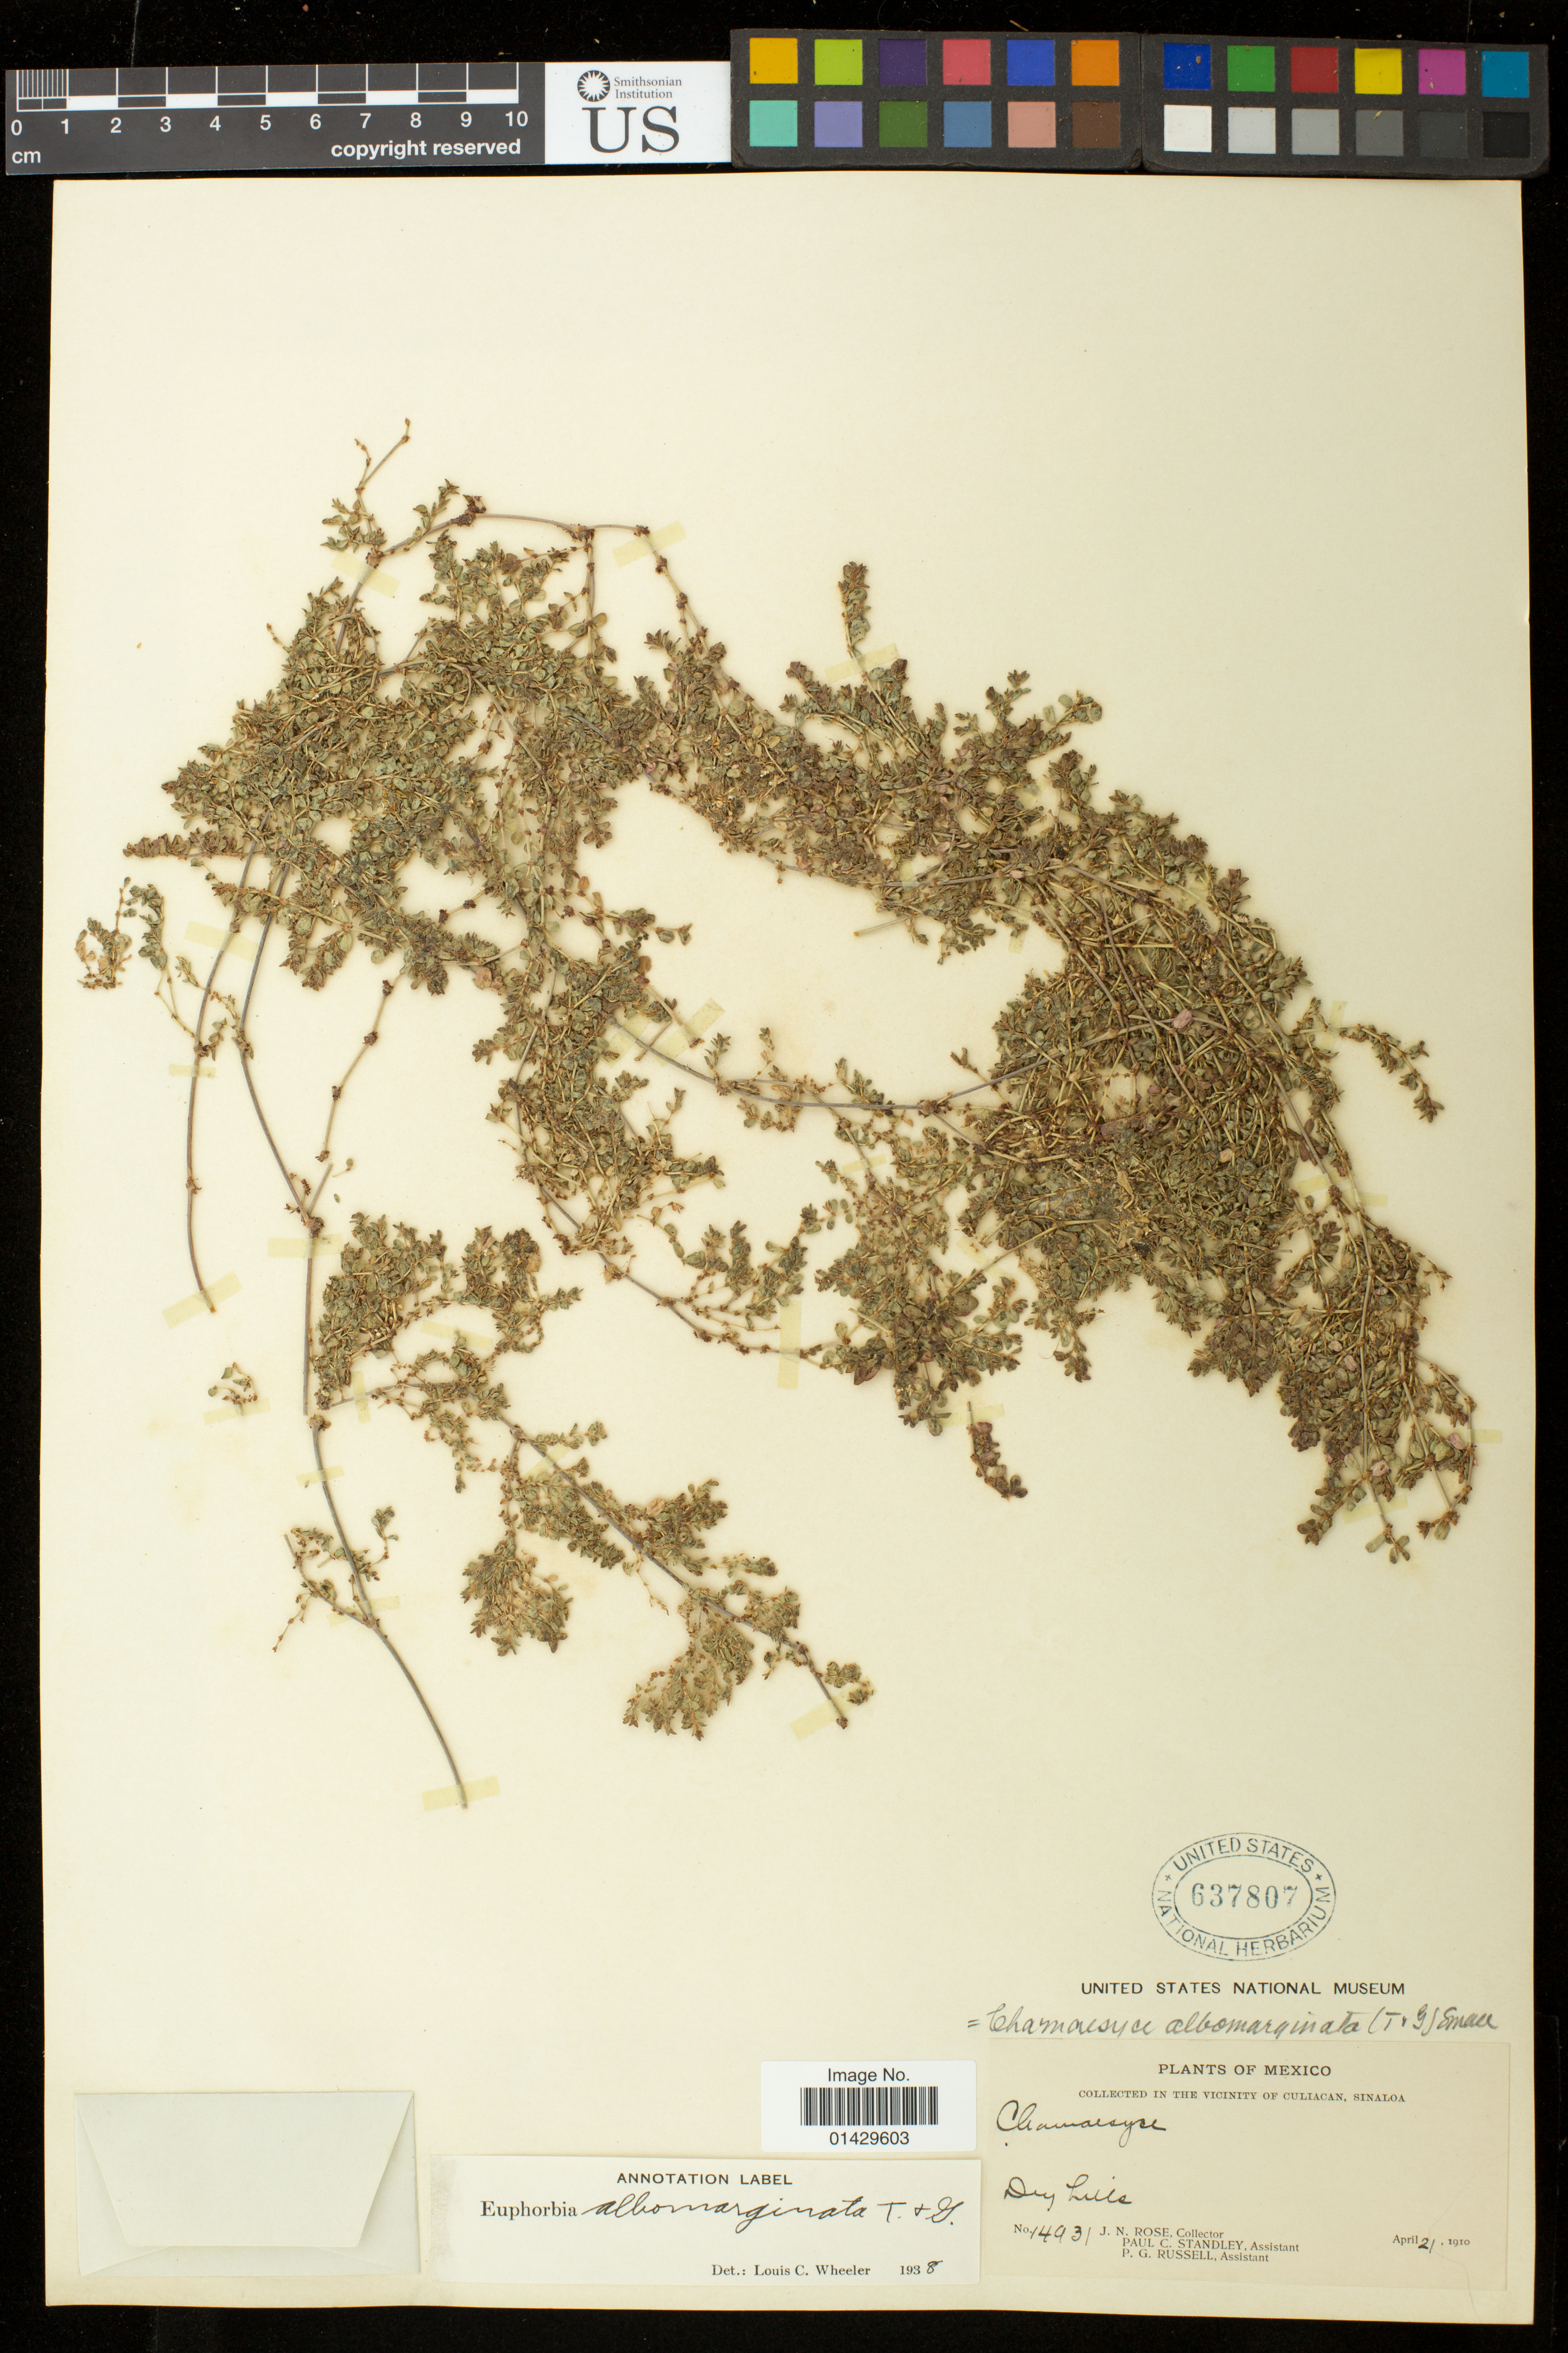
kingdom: Plantae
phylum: Tracheophyta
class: Magnoliopsida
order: Malpighiales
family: Euphorbiaceae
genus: Euphorbia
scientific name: Euphorbia albomarginata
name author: Torr. & A. Gray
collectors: J. N. Rose, P. C. Standley & P. G. Russell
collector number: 14931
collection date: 1910-04-21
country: Mexico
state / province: Sinaloa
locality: Vicinity of Culiacan; Dry hills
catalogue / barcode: US 637807